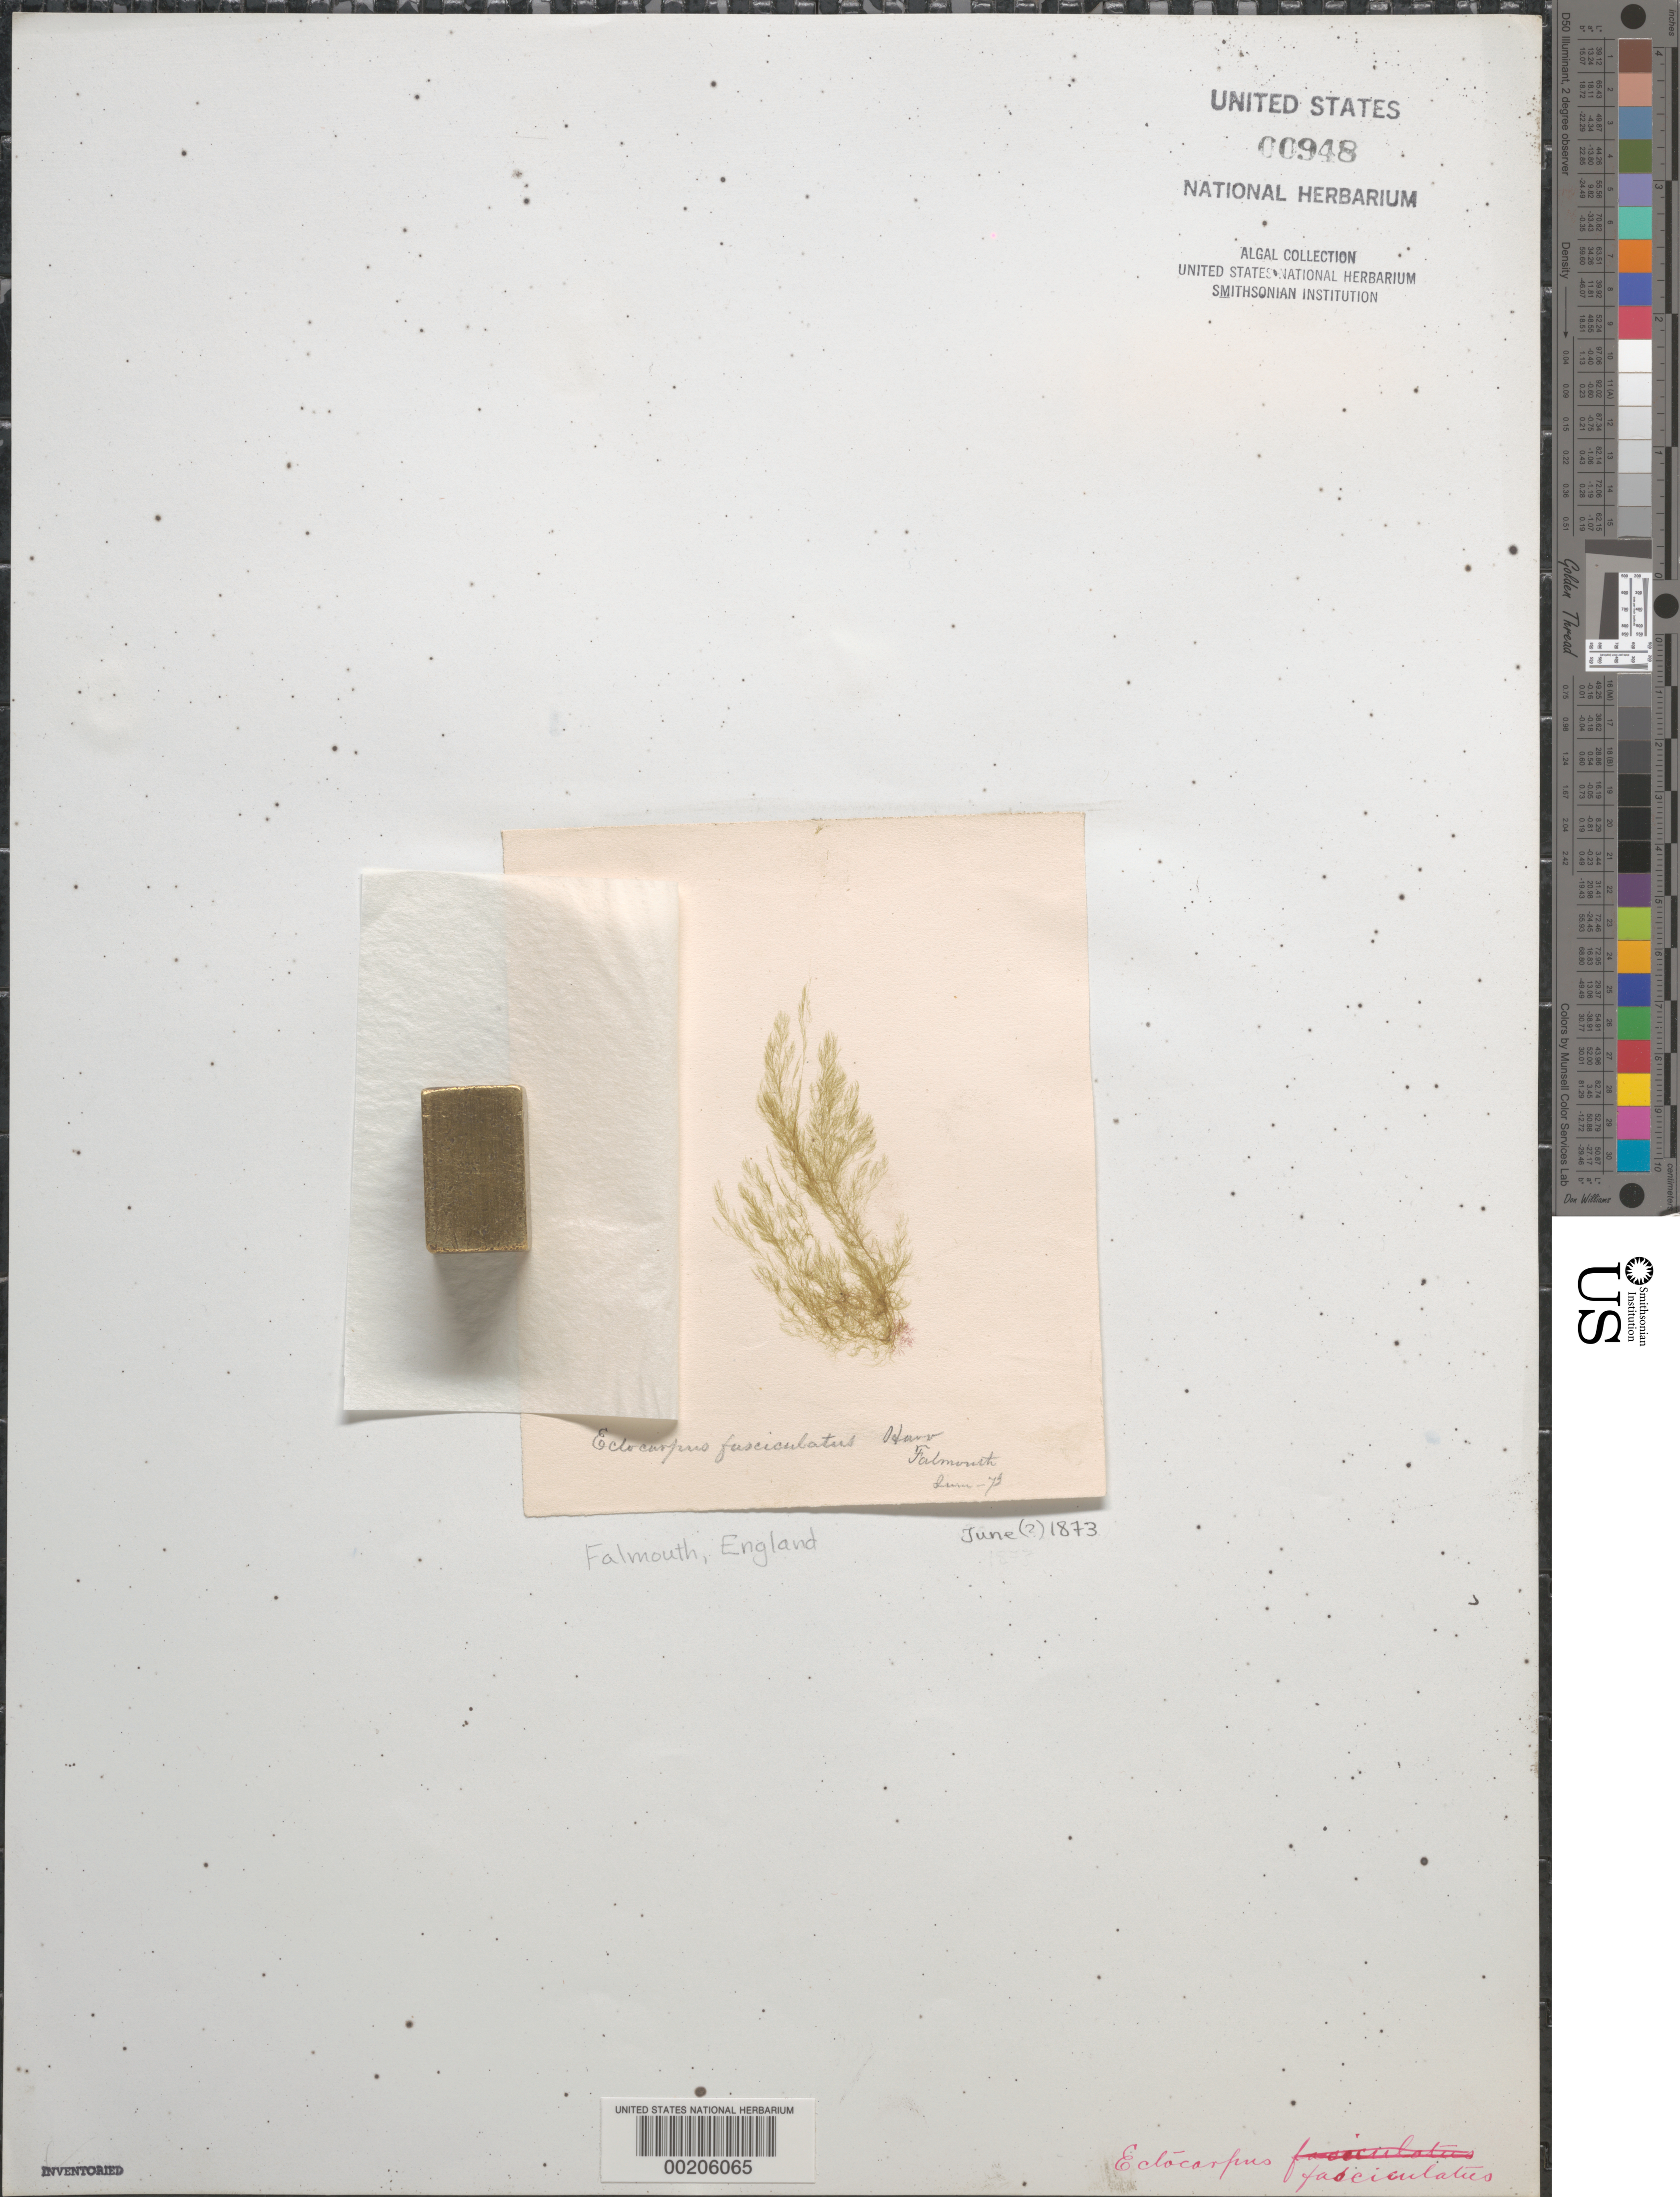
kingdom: Chromista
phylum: Ochrophyta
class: Phaeophyceae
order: Ectocarpales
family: Ectocarpaceae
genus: Ectocarpus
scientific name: Ectocarpus fasciculatus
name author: Harv.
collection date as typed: Jun 1873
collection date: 1873-06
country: United Kingdom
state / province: England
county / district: Cornwall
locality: Falmouth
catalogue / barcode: US 948